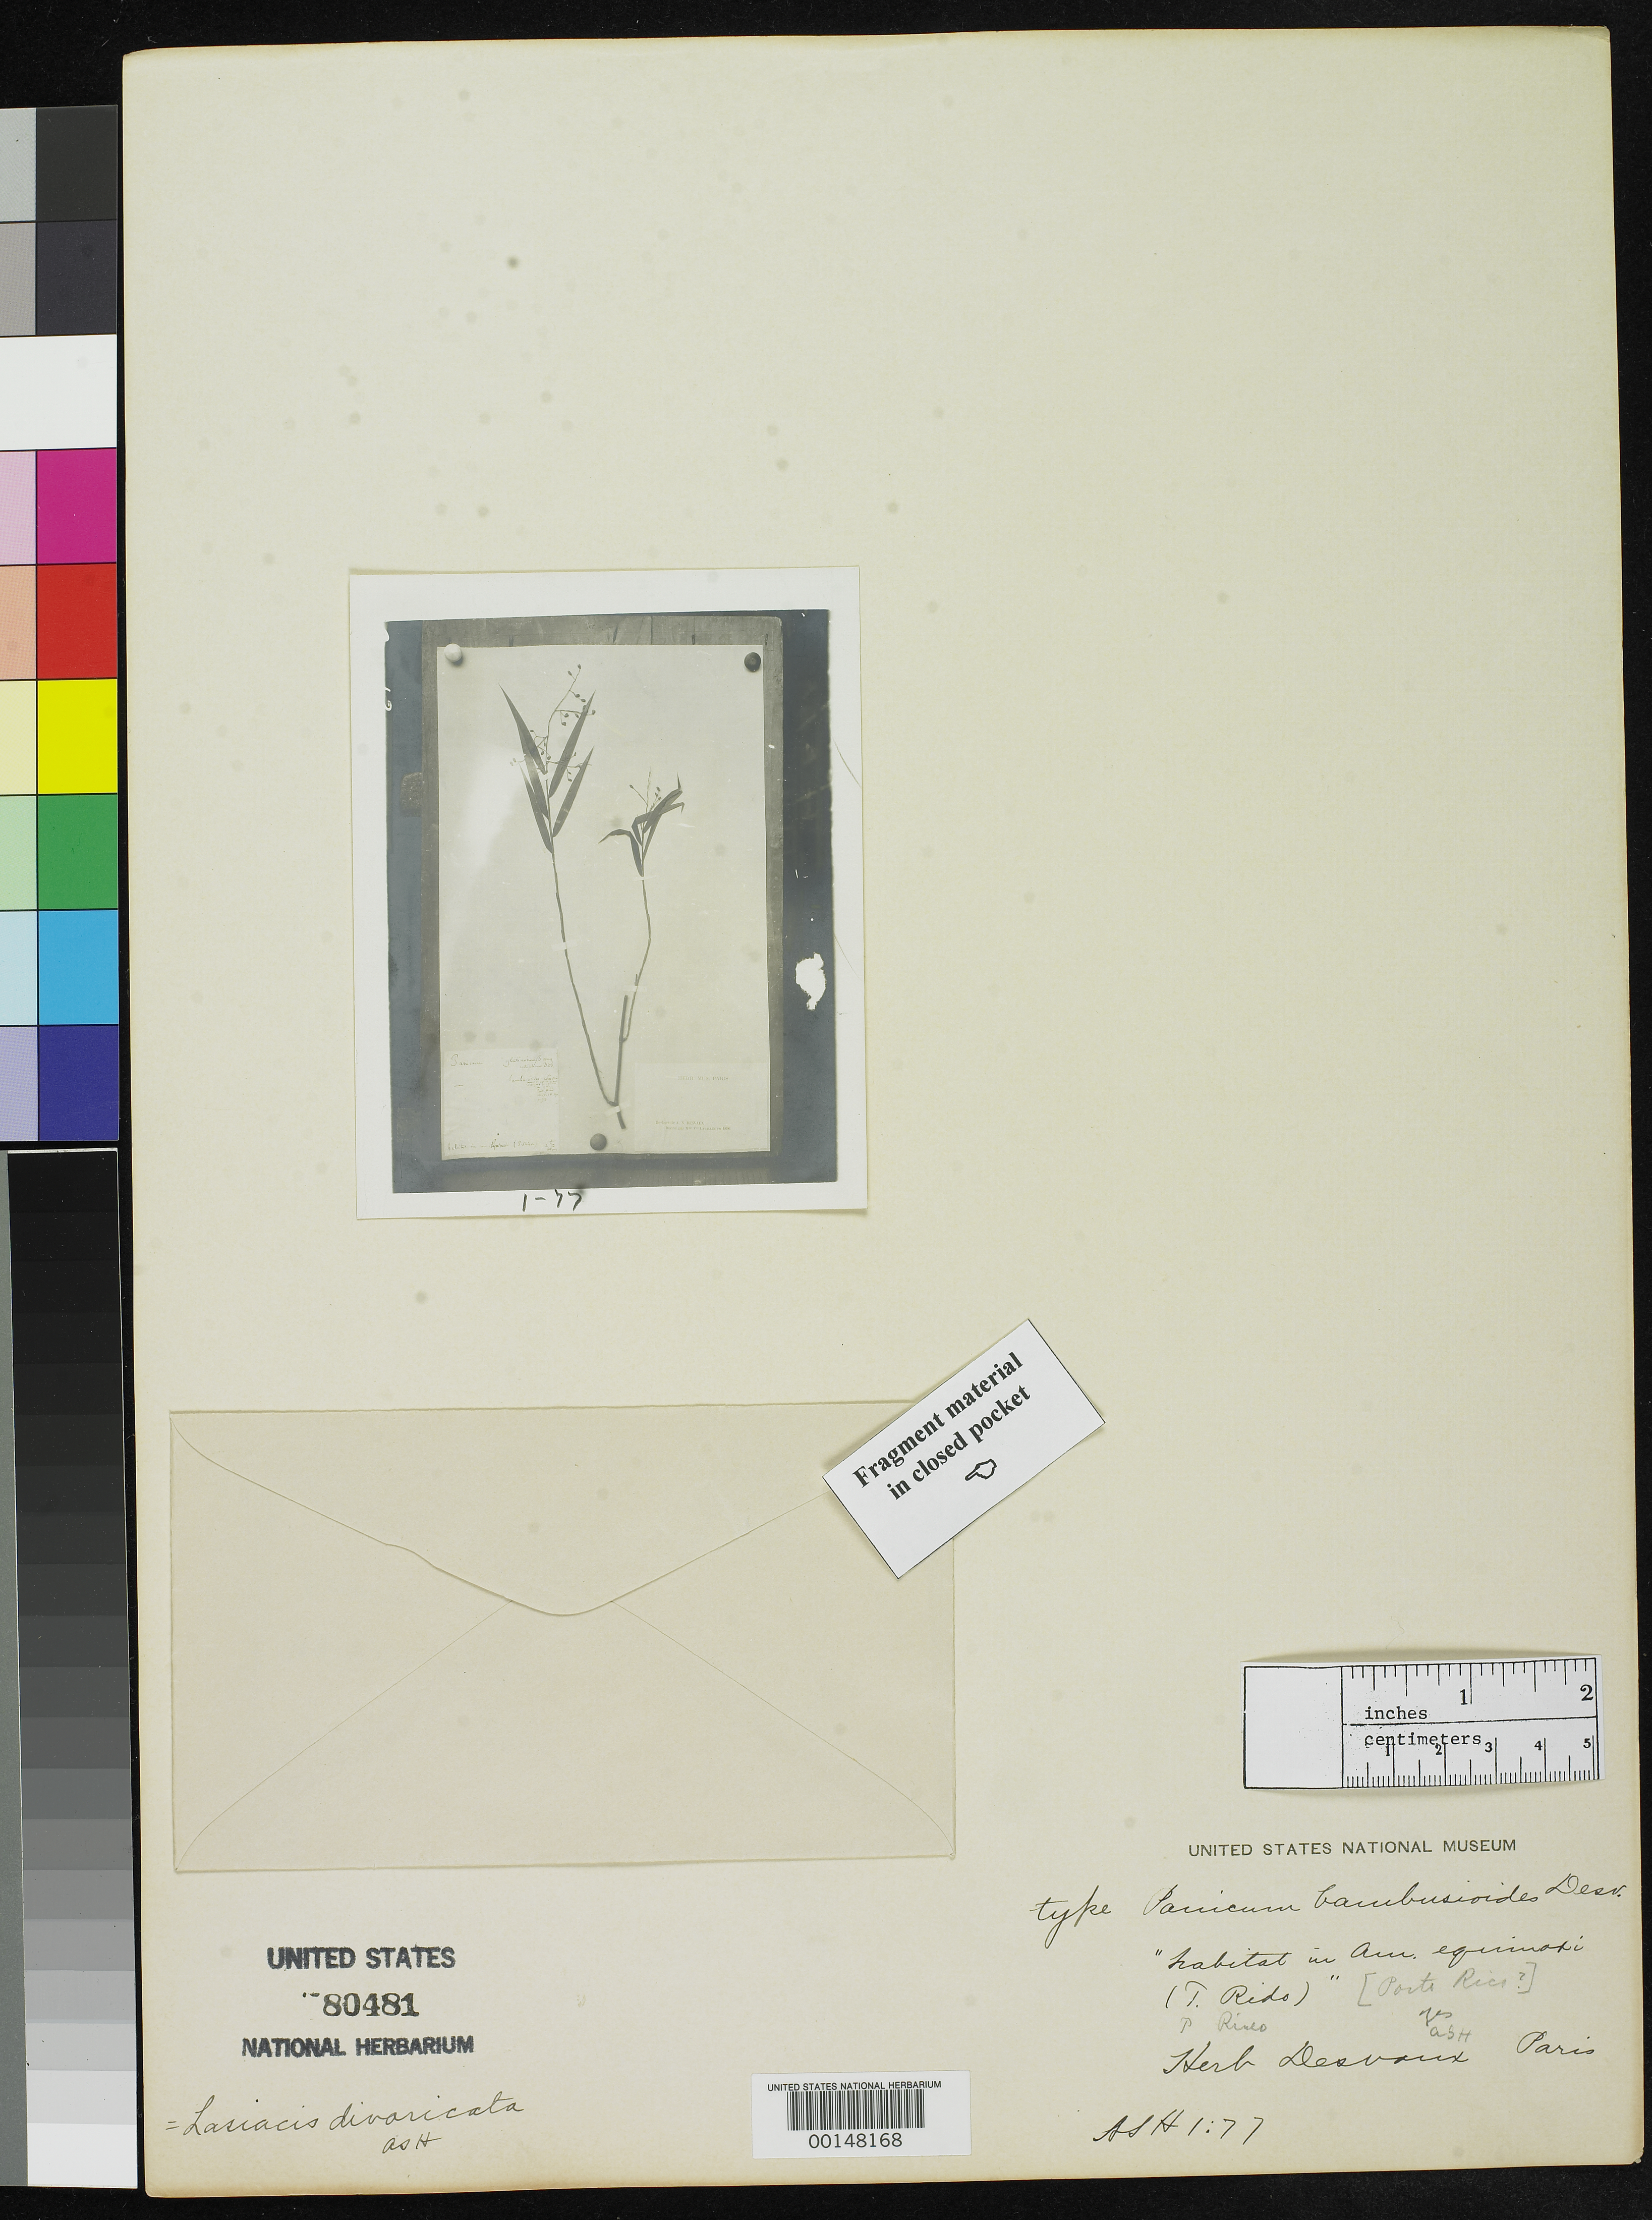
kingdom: Plantae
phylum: Tracheophyta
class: Liliopsida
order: Poales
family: Poaceae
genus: Panicum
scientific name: Panicum bambusoides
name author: Desv. ex Ham.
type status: Type Fragment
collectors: T. Rido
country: Puerto Rico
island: Greater Antilles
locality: Sierra de Naguabo ad Rio Blanco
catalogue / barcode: US 80481